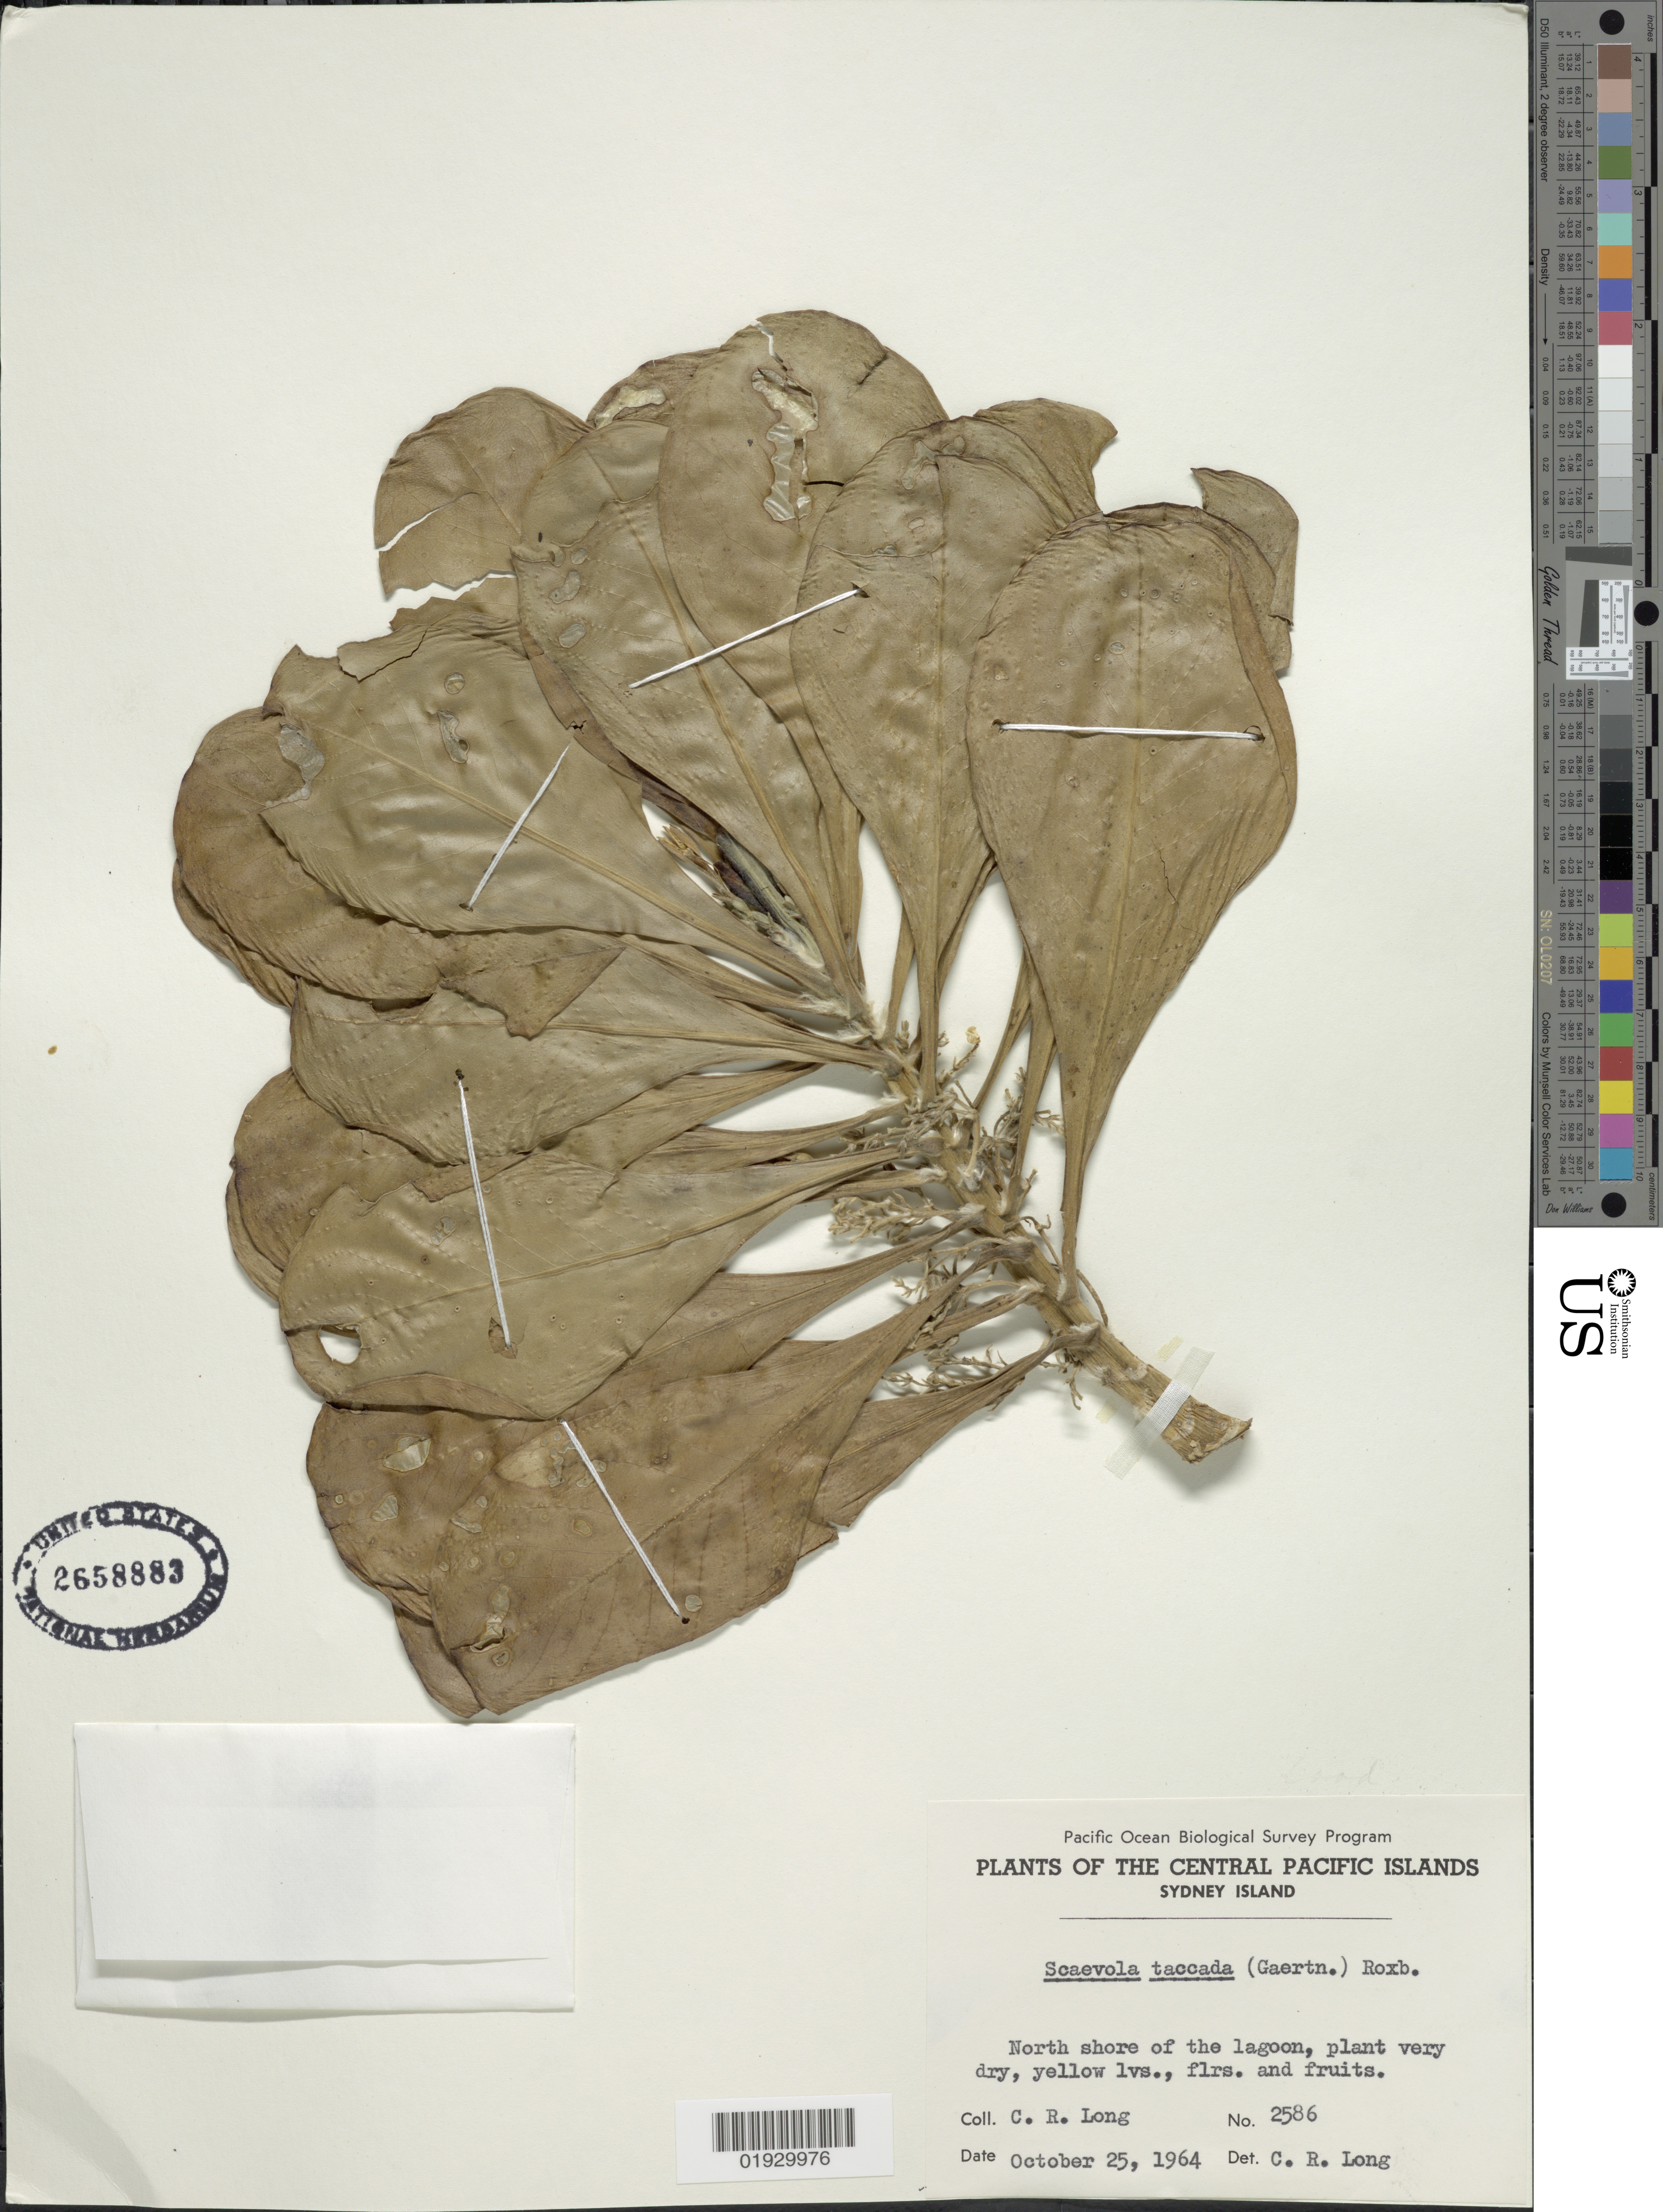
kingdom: Plantae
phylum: Tracheophyta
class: Magnoliopsida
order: Asterales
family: Goodeniaceae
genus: Scaevola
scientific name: Scaevola taccada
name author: (Gaertn.) Roxb.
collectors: C. R. Long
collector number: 2586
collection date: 1964-10-25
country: Kiribati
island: Manra [Sydney] Island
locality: Central Pacific Islands, Sydney Island, North shore of the lagoon.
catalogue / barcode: US 2658883